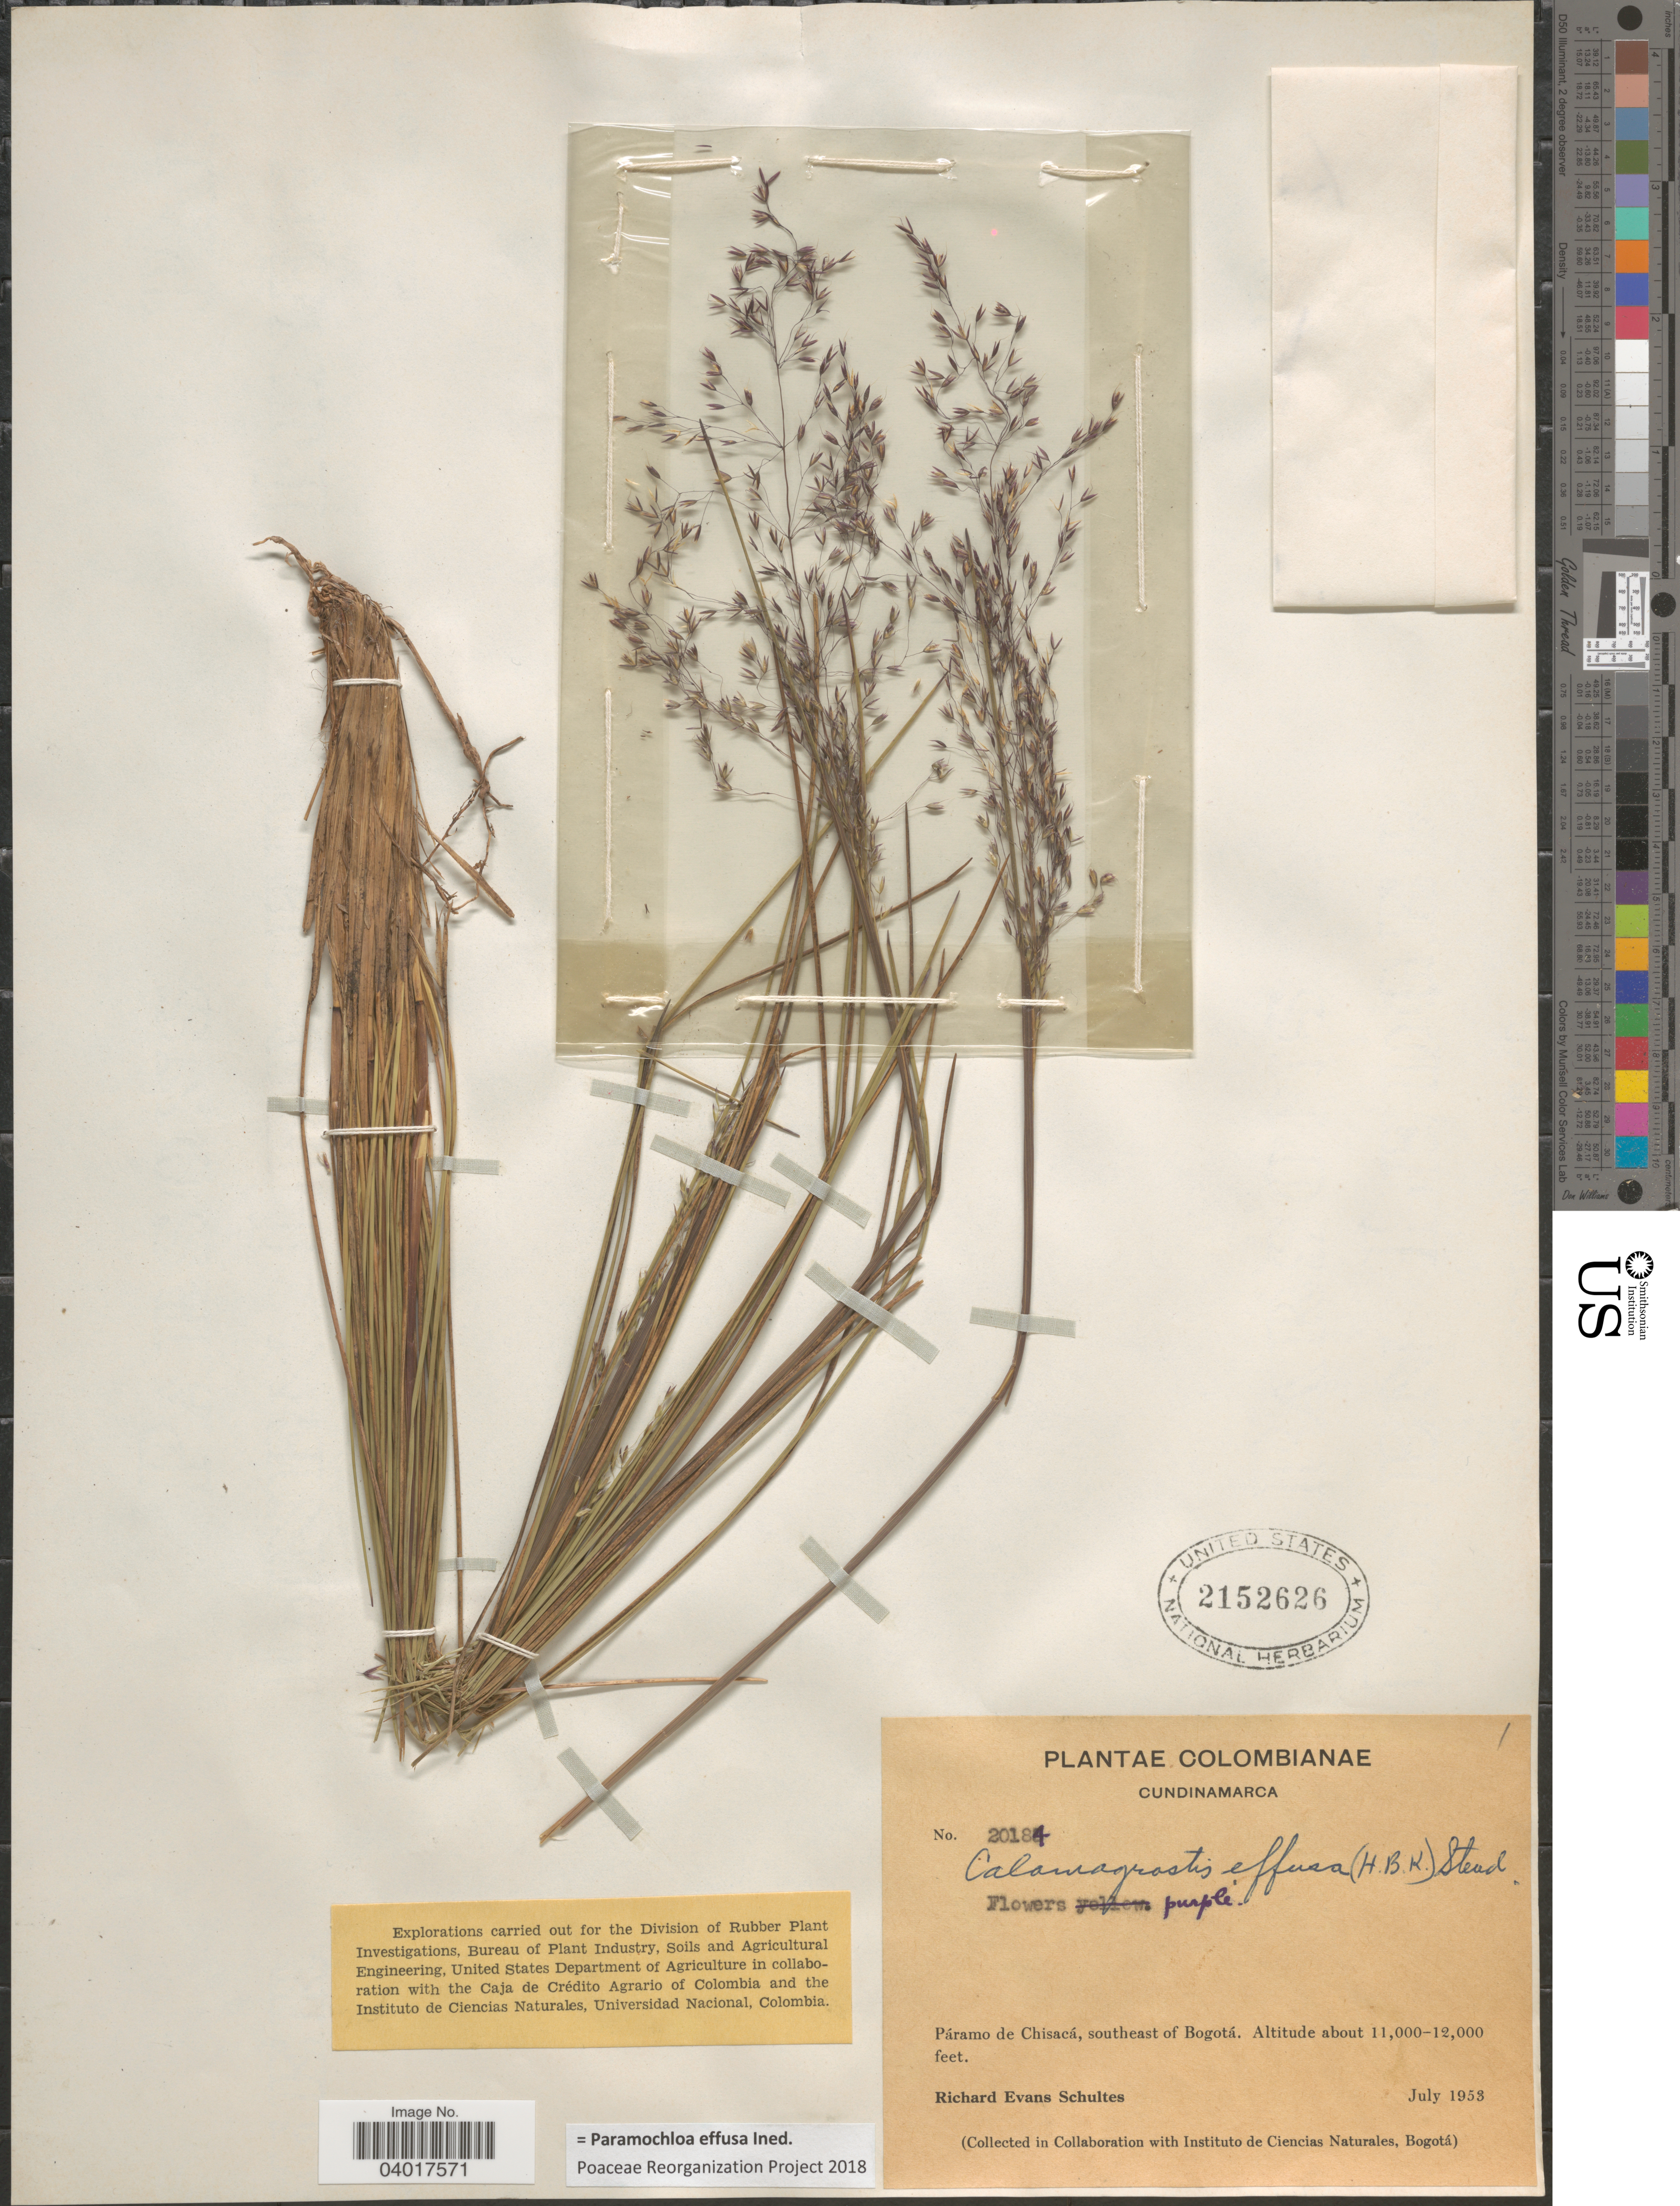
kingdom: Plantae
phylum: Tracheophyta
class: Liliopsida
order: Poales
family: Poaceae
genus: Paramochloa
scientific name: Paramochloa effusa ined.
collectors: R. E. Schultes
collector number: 20184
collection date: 1953-07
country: Colombia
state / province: Cundinamarca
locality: Páramo de Chisacá, southeast of Bogotá.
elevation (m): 3353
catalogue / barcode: US 2152626